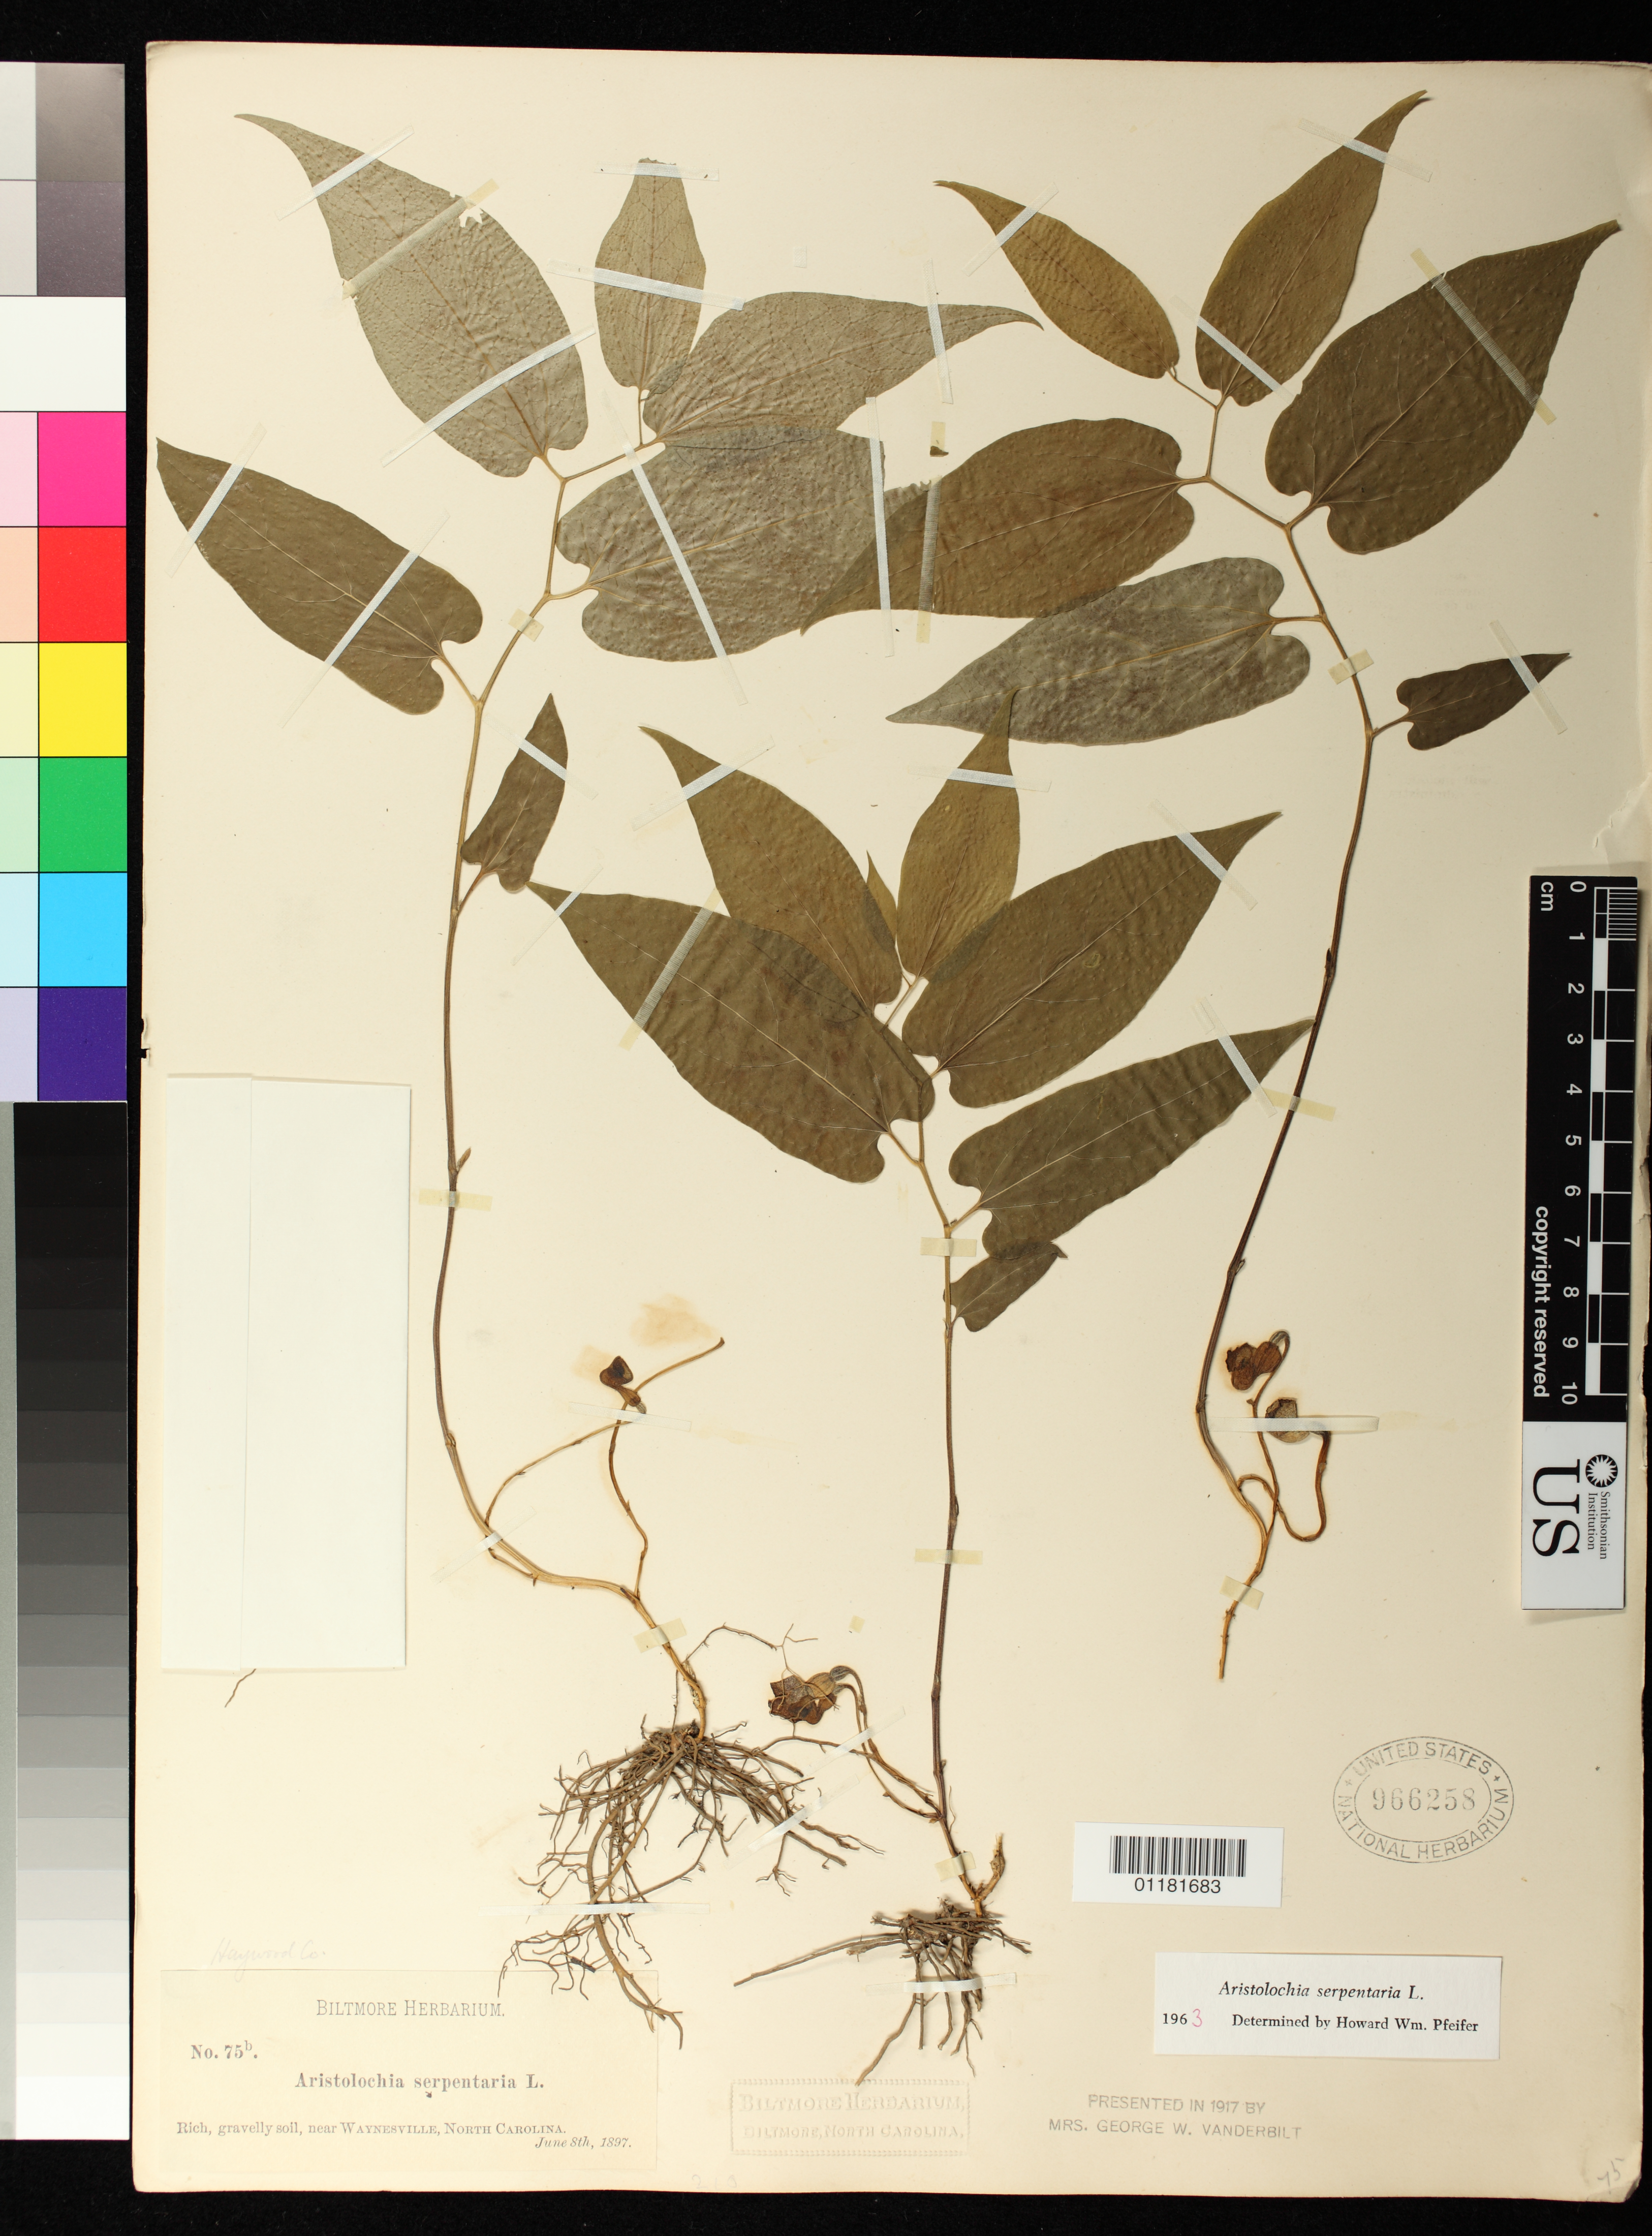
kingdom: Plantae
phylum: Tracheophyta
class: Magnoliopsida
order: Piperales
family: Aristolochiaceae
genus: Aristolochia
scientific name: Aristolochia serpentaria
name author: L.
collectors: ex herb. Biltmore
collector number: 75b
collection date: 1897-06-08 or 1897-08-06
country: United States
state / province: North Carolina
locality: Waynesville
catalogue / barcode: US 966258